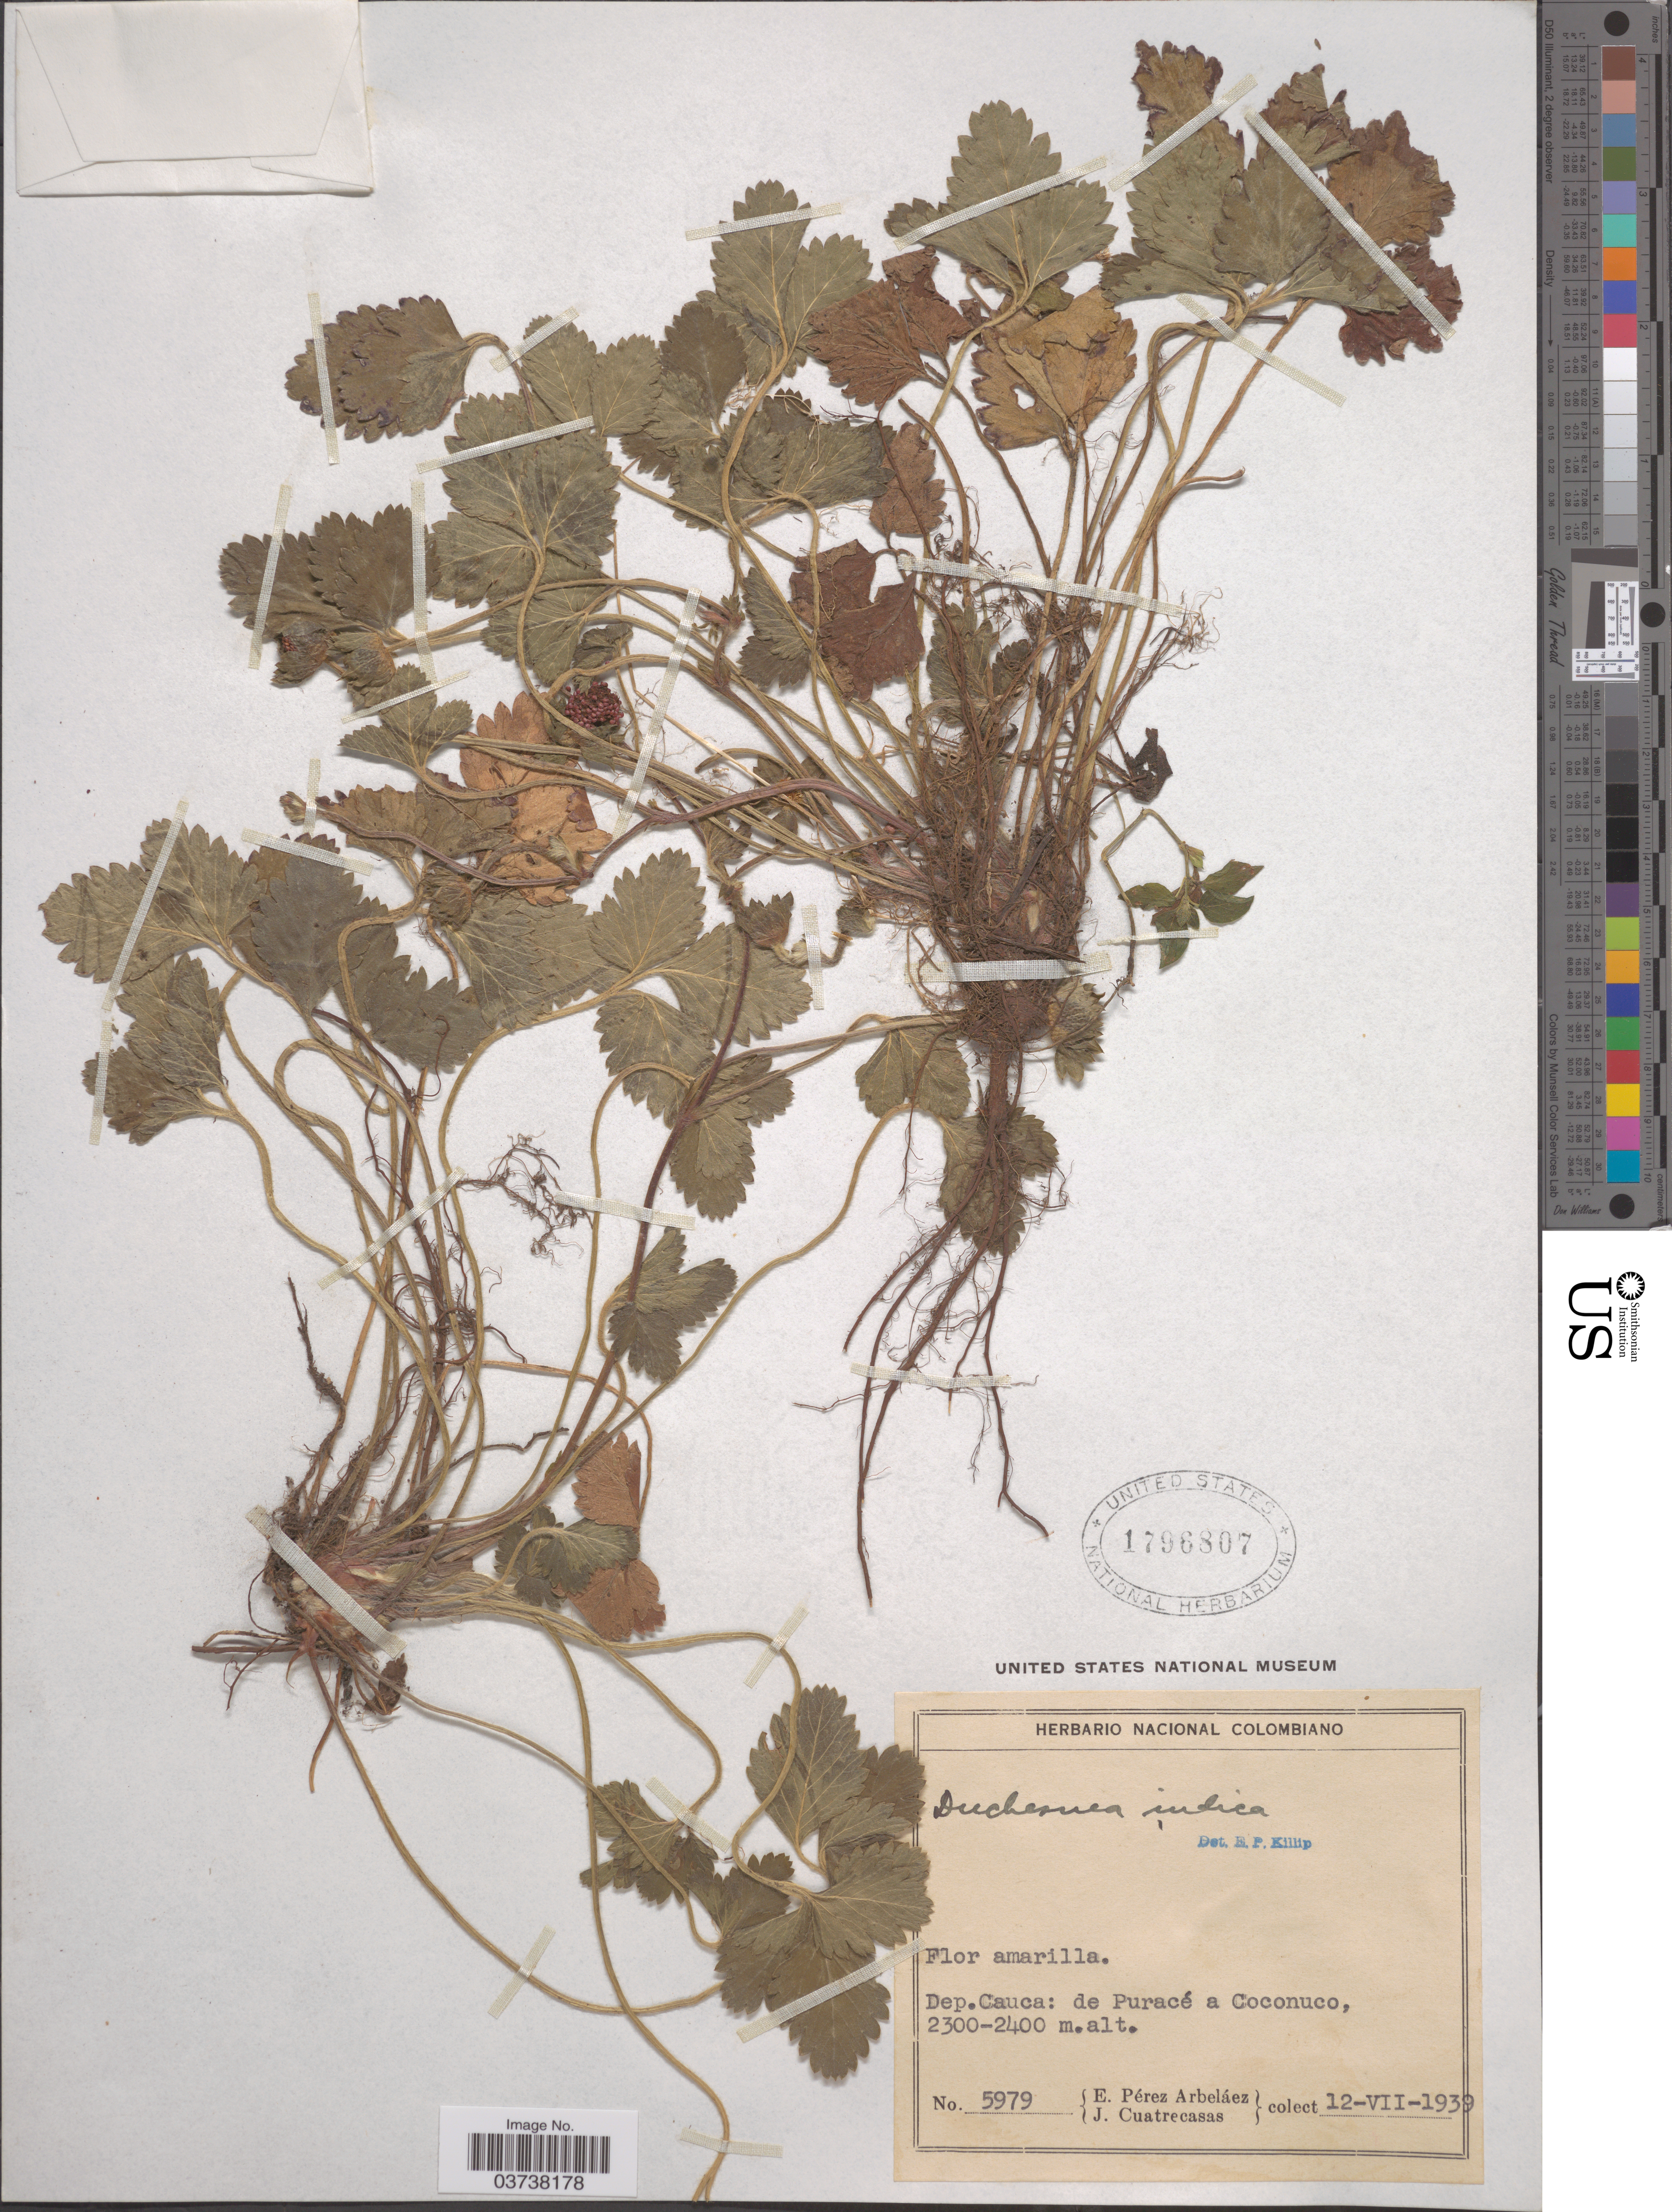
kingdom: Plantae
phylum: Tracheophyta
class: Magnoliopsida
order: Rosales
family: Rosaceae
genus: Potentilla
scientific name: Potentilla indica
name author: (Andrews) Th. Wolf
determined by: Strong, Mark T., (BOT), Smithsonian Institution - National Museum of Natural History (UNITED STATES)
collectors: E. Pérez Arbeláez & J. Cuatrecasas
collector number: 5979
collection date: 1939-07-12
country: Colombia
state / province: Cauca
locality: Dep. Cauca: de Puracé a Coconuco.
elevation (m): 2300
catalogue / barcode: US 1796807